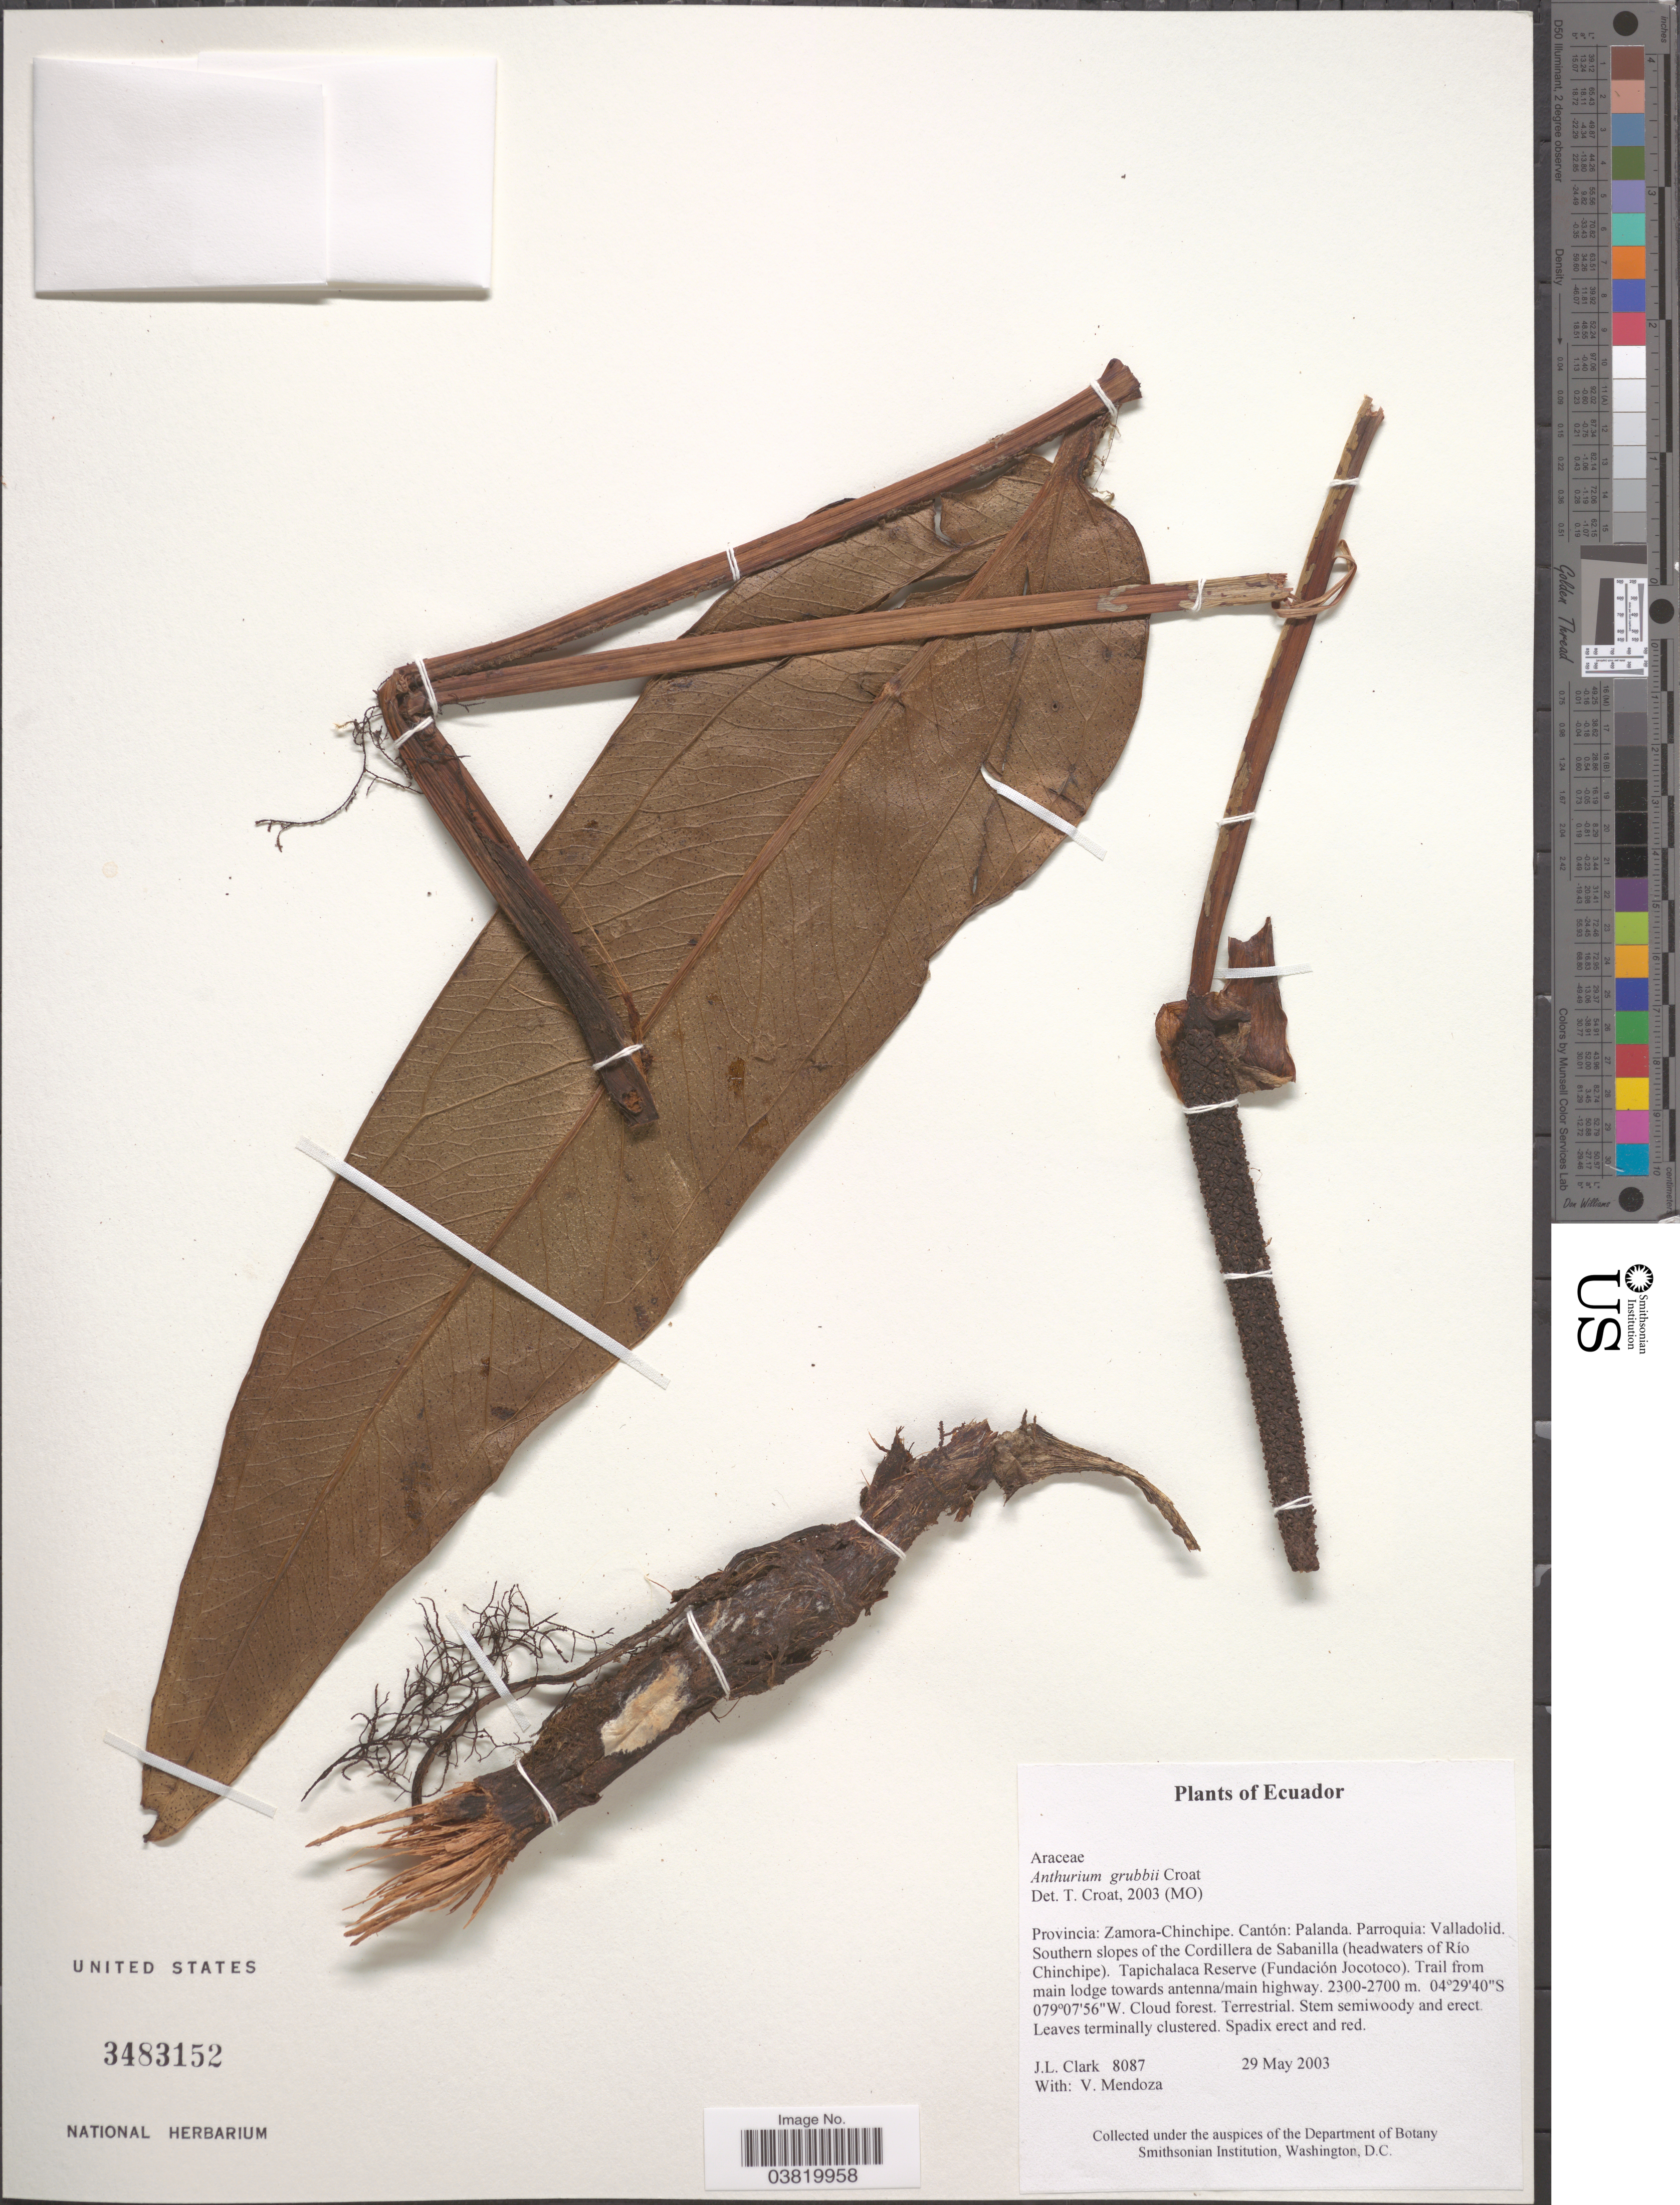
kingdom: Plantae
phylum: Tracheophyta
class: Liliopsida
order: Alismatales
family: Araceae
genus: Anthurium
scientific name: Anthurium grubbii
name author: Croat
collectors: J. L. Clark & V. Mendoza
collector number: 8087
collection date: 2003-05-29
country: Ecuador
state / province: Zamora-Chinchipe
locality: Cantón: Palanda. Parroquia: Valladolid. Southern slopes of the Cordillera de Sabanilla (headwaters of Río Chinchipe). Tapichalaca Reserve (Fundación Jocotoco).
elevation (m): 2300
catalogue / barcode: US 3483152